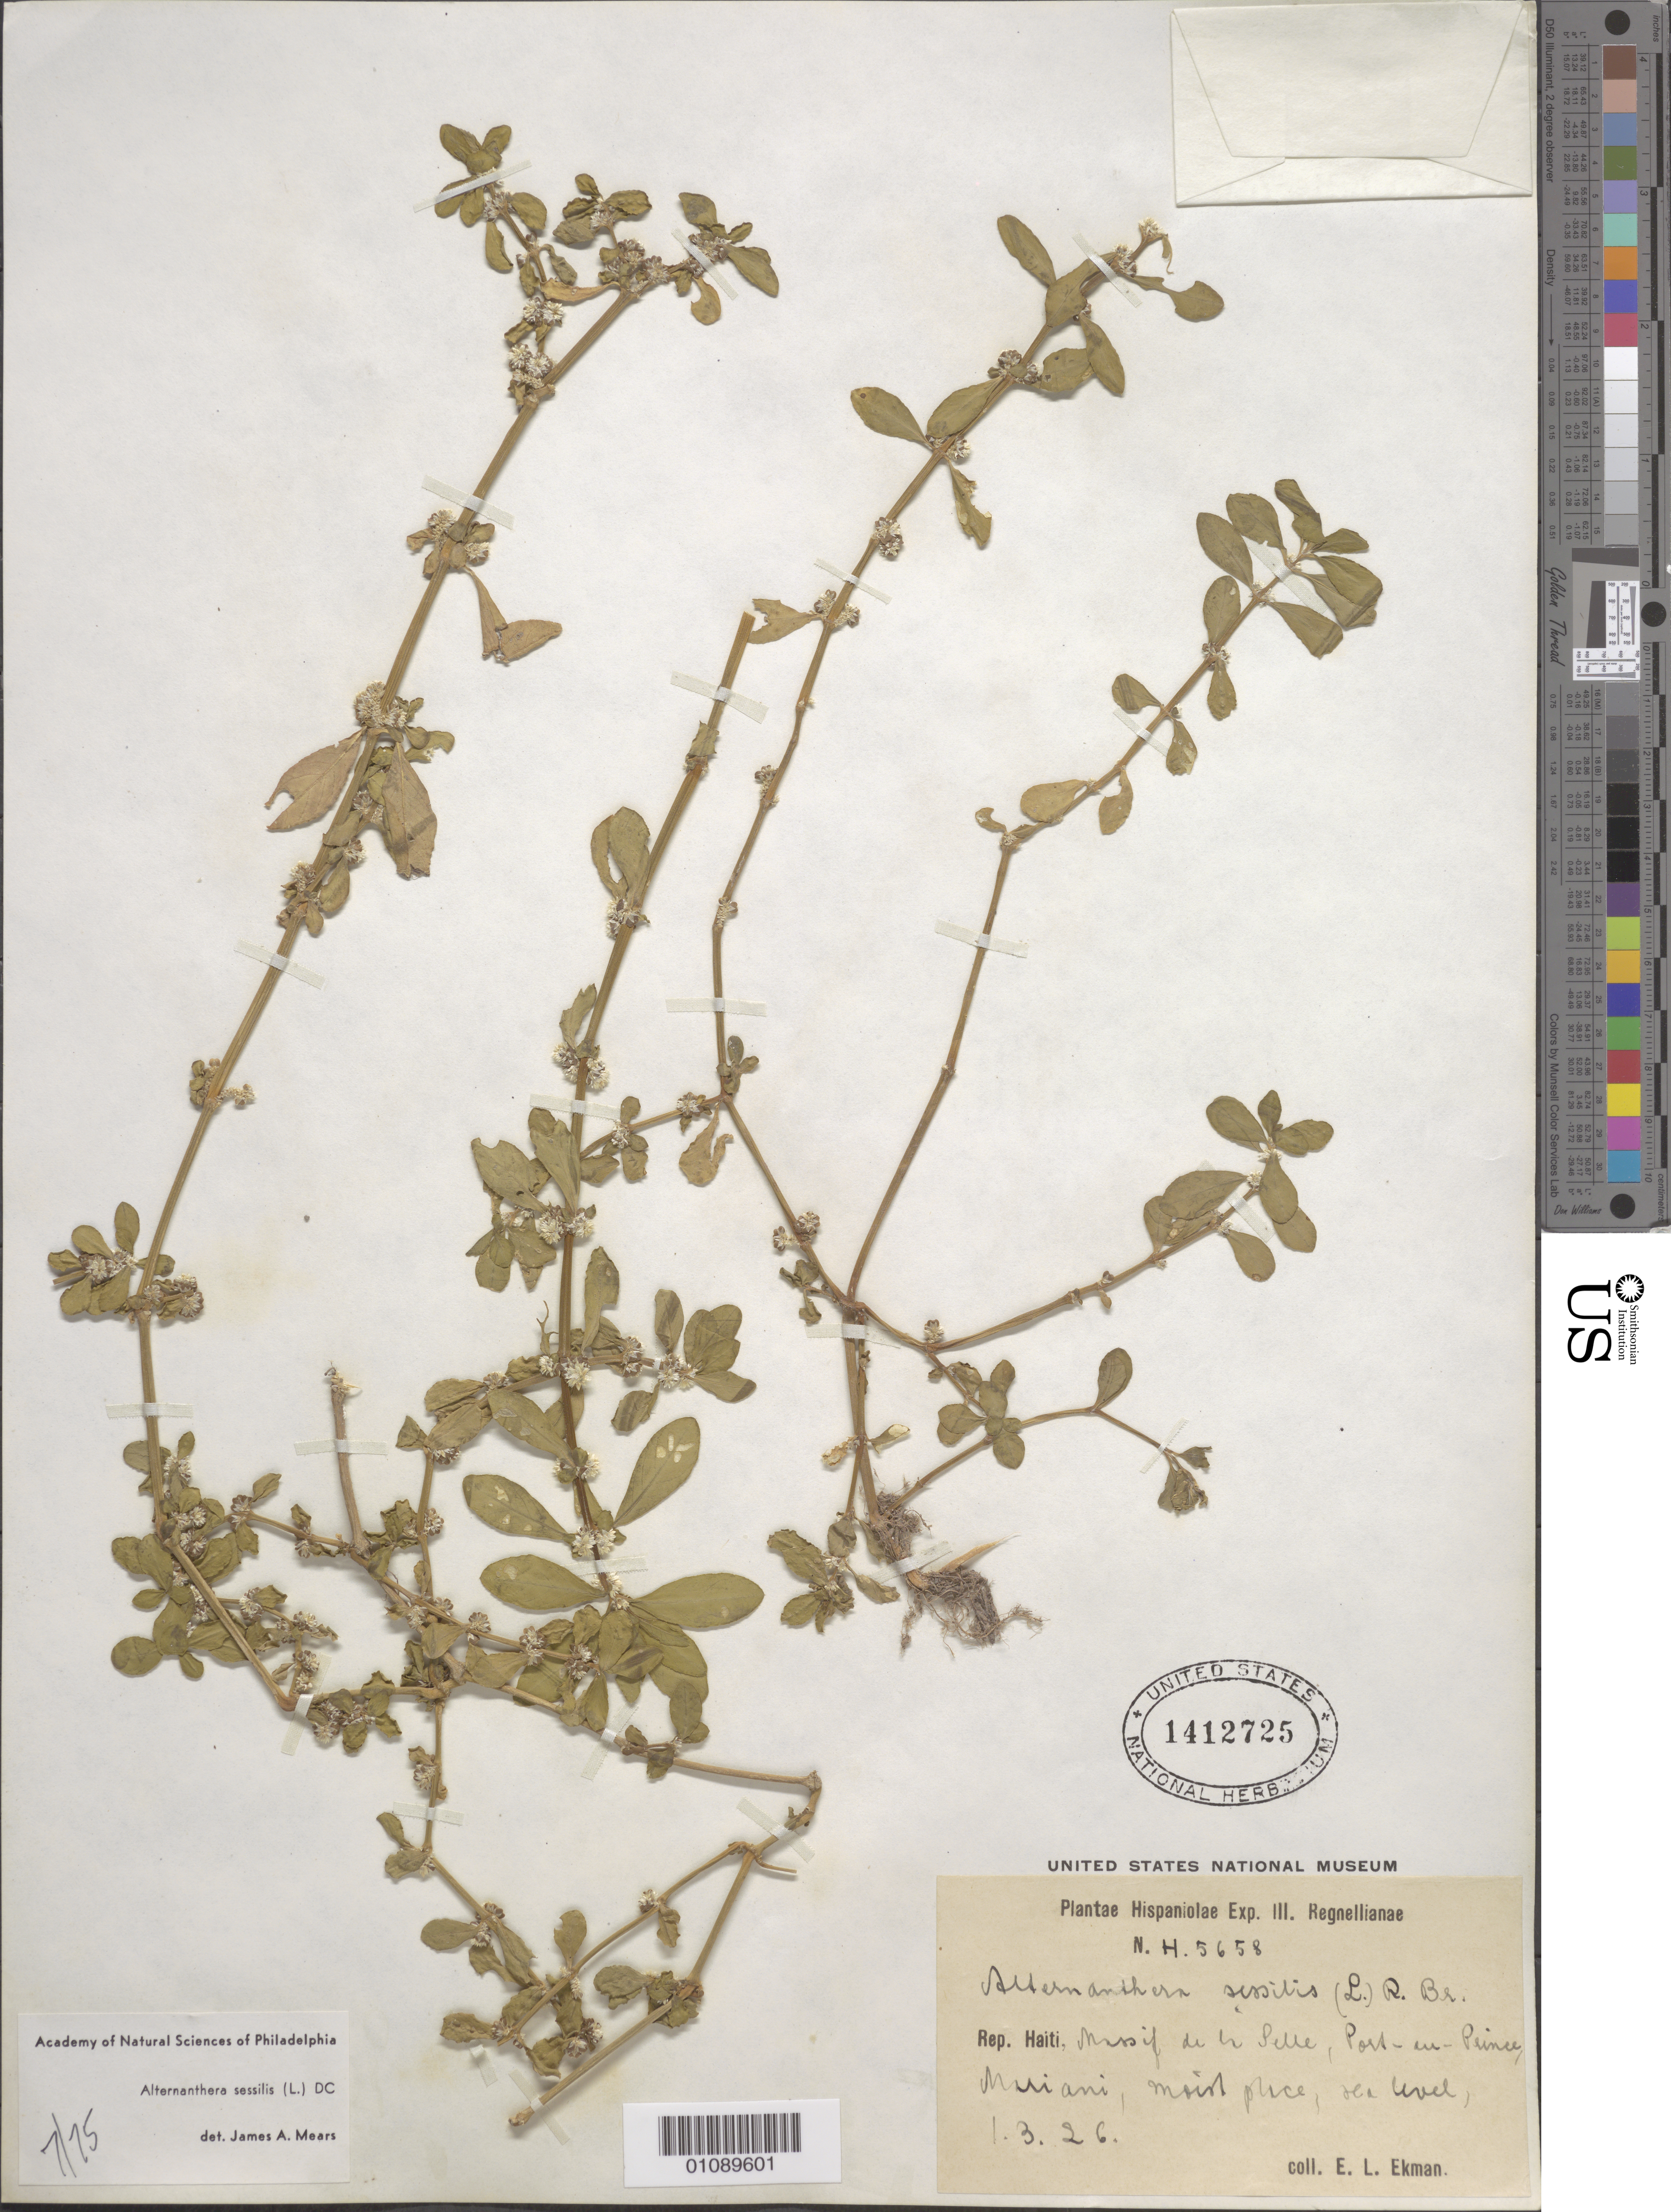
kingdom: Plantae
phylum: Tracheophyta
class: Magnoliopsida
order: Caryophyllales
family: Amaranthaceae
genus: Alternanthera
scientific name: Alternanthera sessilis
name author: (L.) DC.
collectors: E. L. Ekman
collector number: H 5658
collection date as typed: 03 Jan 1926 or 01 Mar 1926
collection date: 1926-01-03 or 1926-03-01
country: Haiti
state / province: Nord-Óuest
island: Hispaniola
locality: Massif de la Pelle, Port au Prince, Mariani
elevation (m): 0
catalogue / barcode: US 1412725